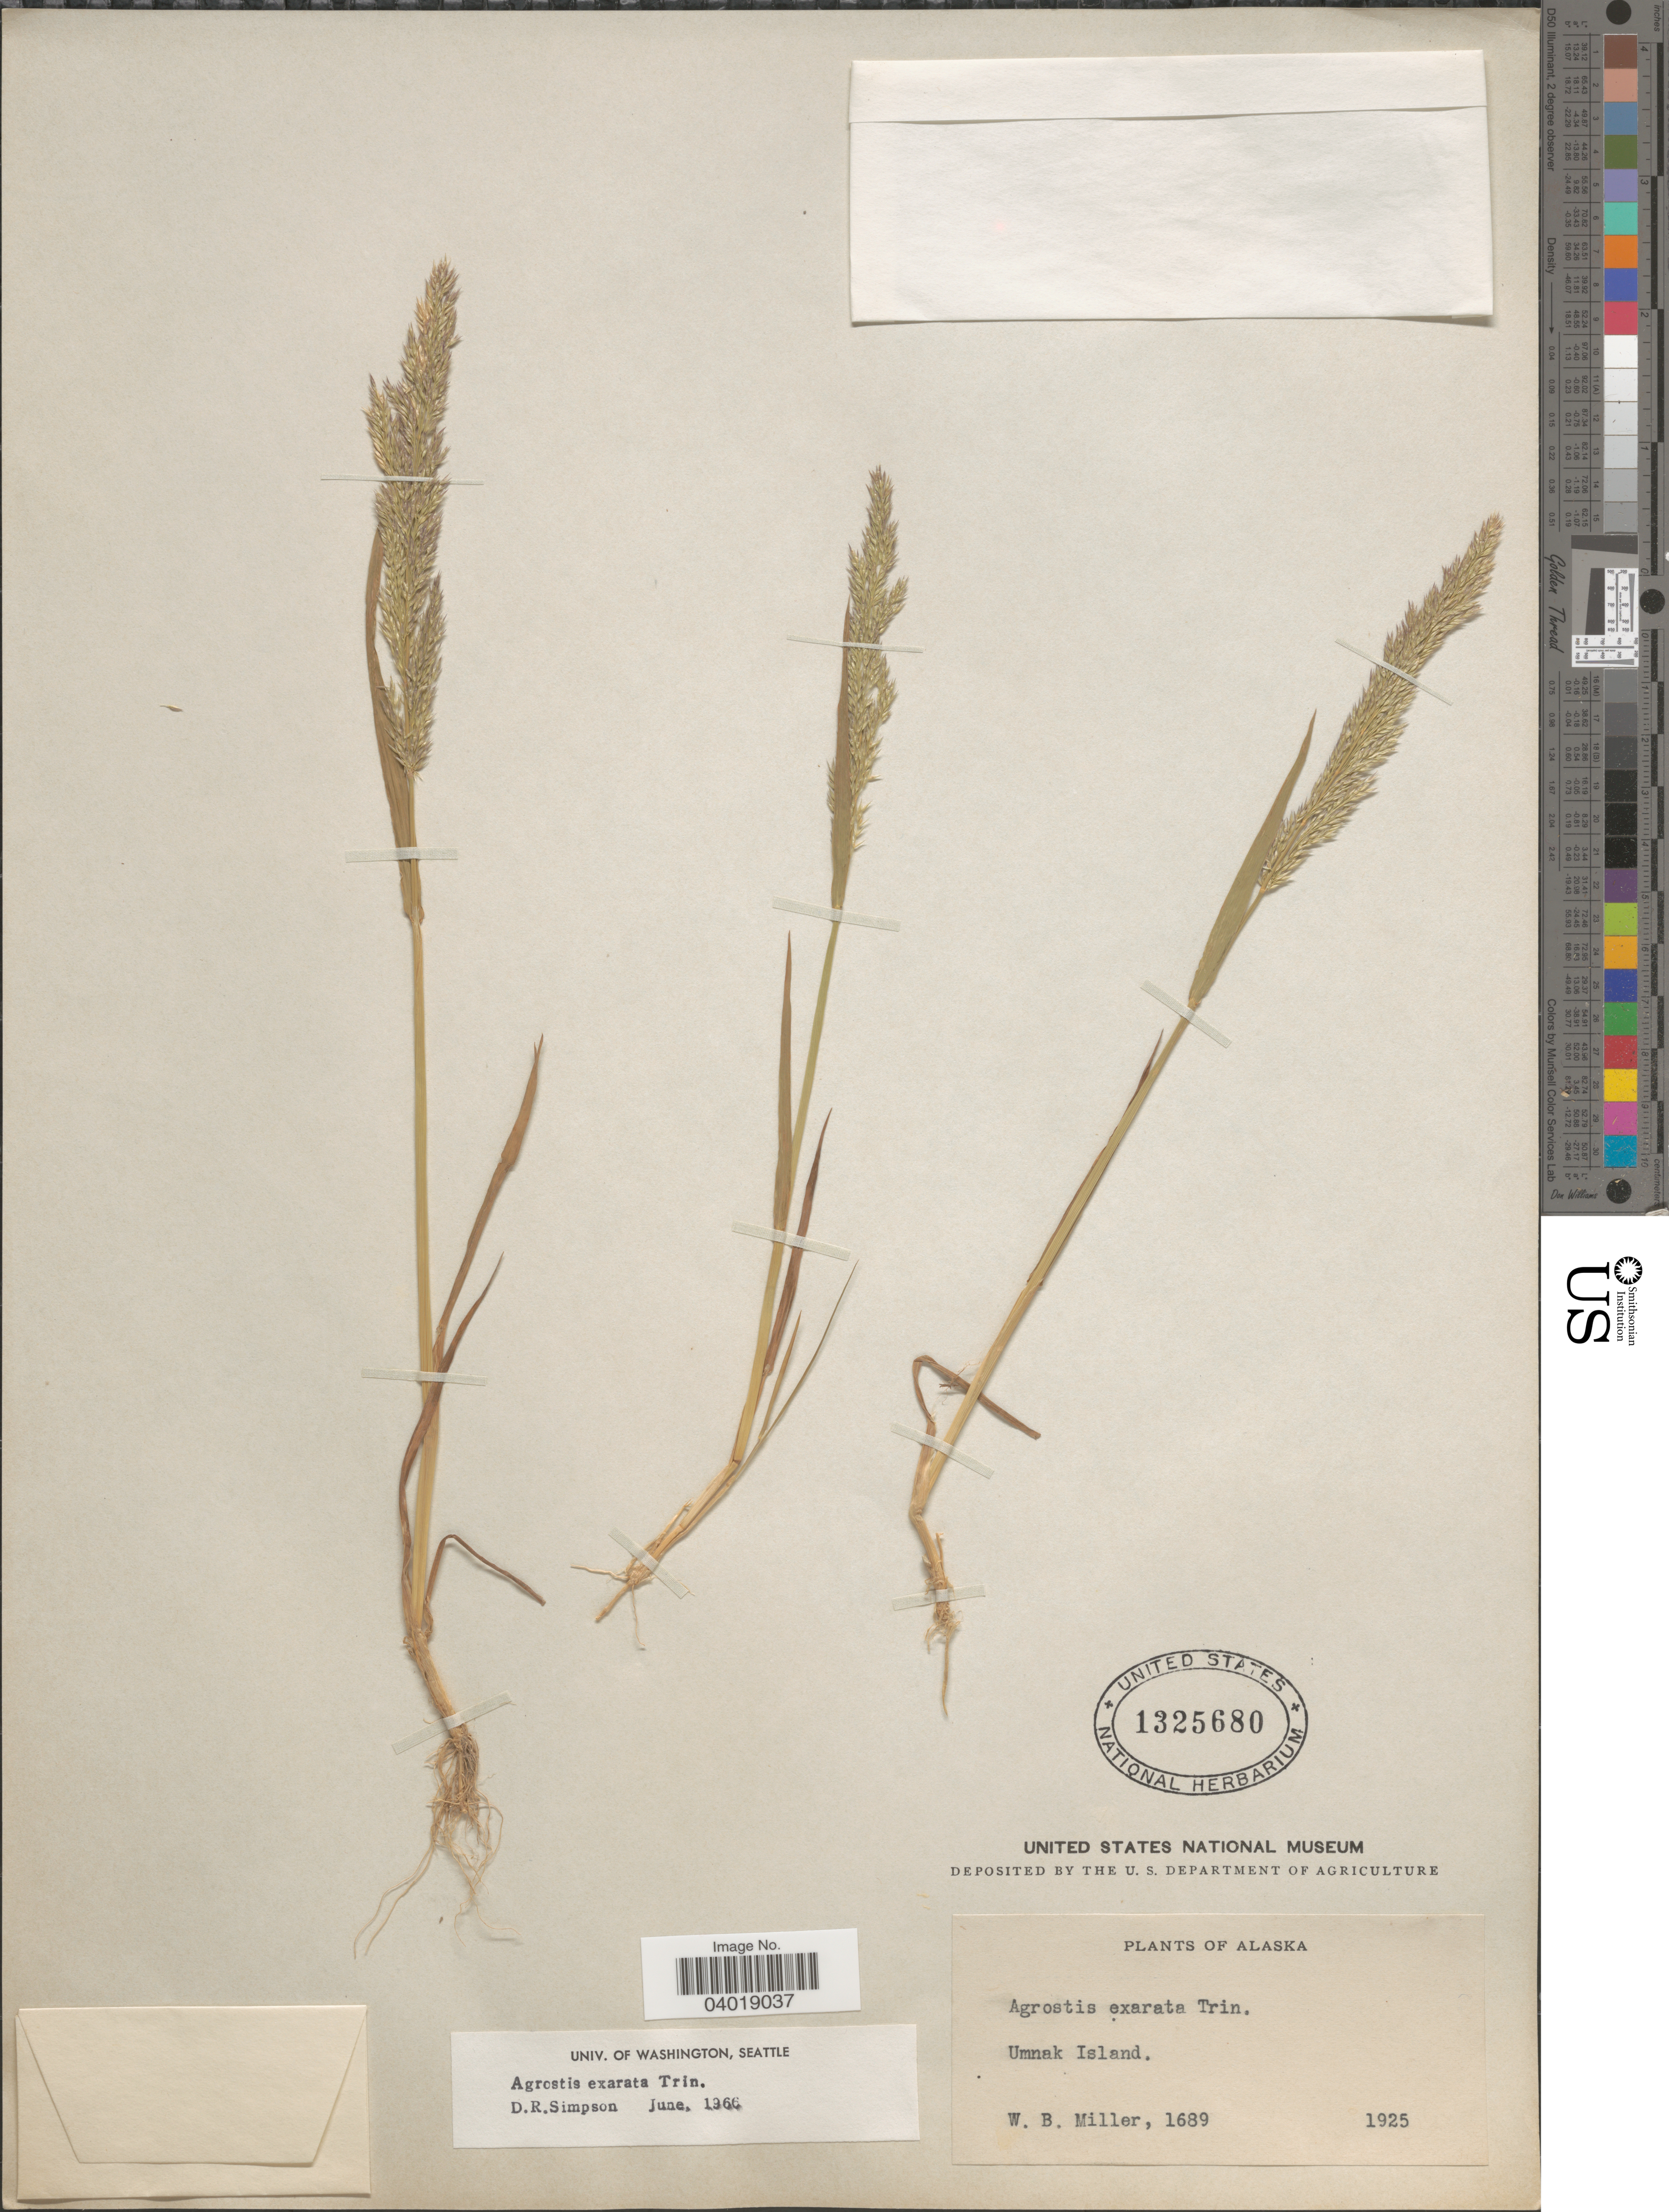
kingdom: Plantae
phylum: Tracheophyta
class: Liliopsida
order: Poales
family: Poaceae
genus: Agrostis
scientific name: Agrostis exarata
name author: Trin.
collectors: W. Miller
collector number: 1689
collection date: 1925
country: United States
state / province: Alaska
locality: Umnak Island.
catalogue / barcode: US 1325680